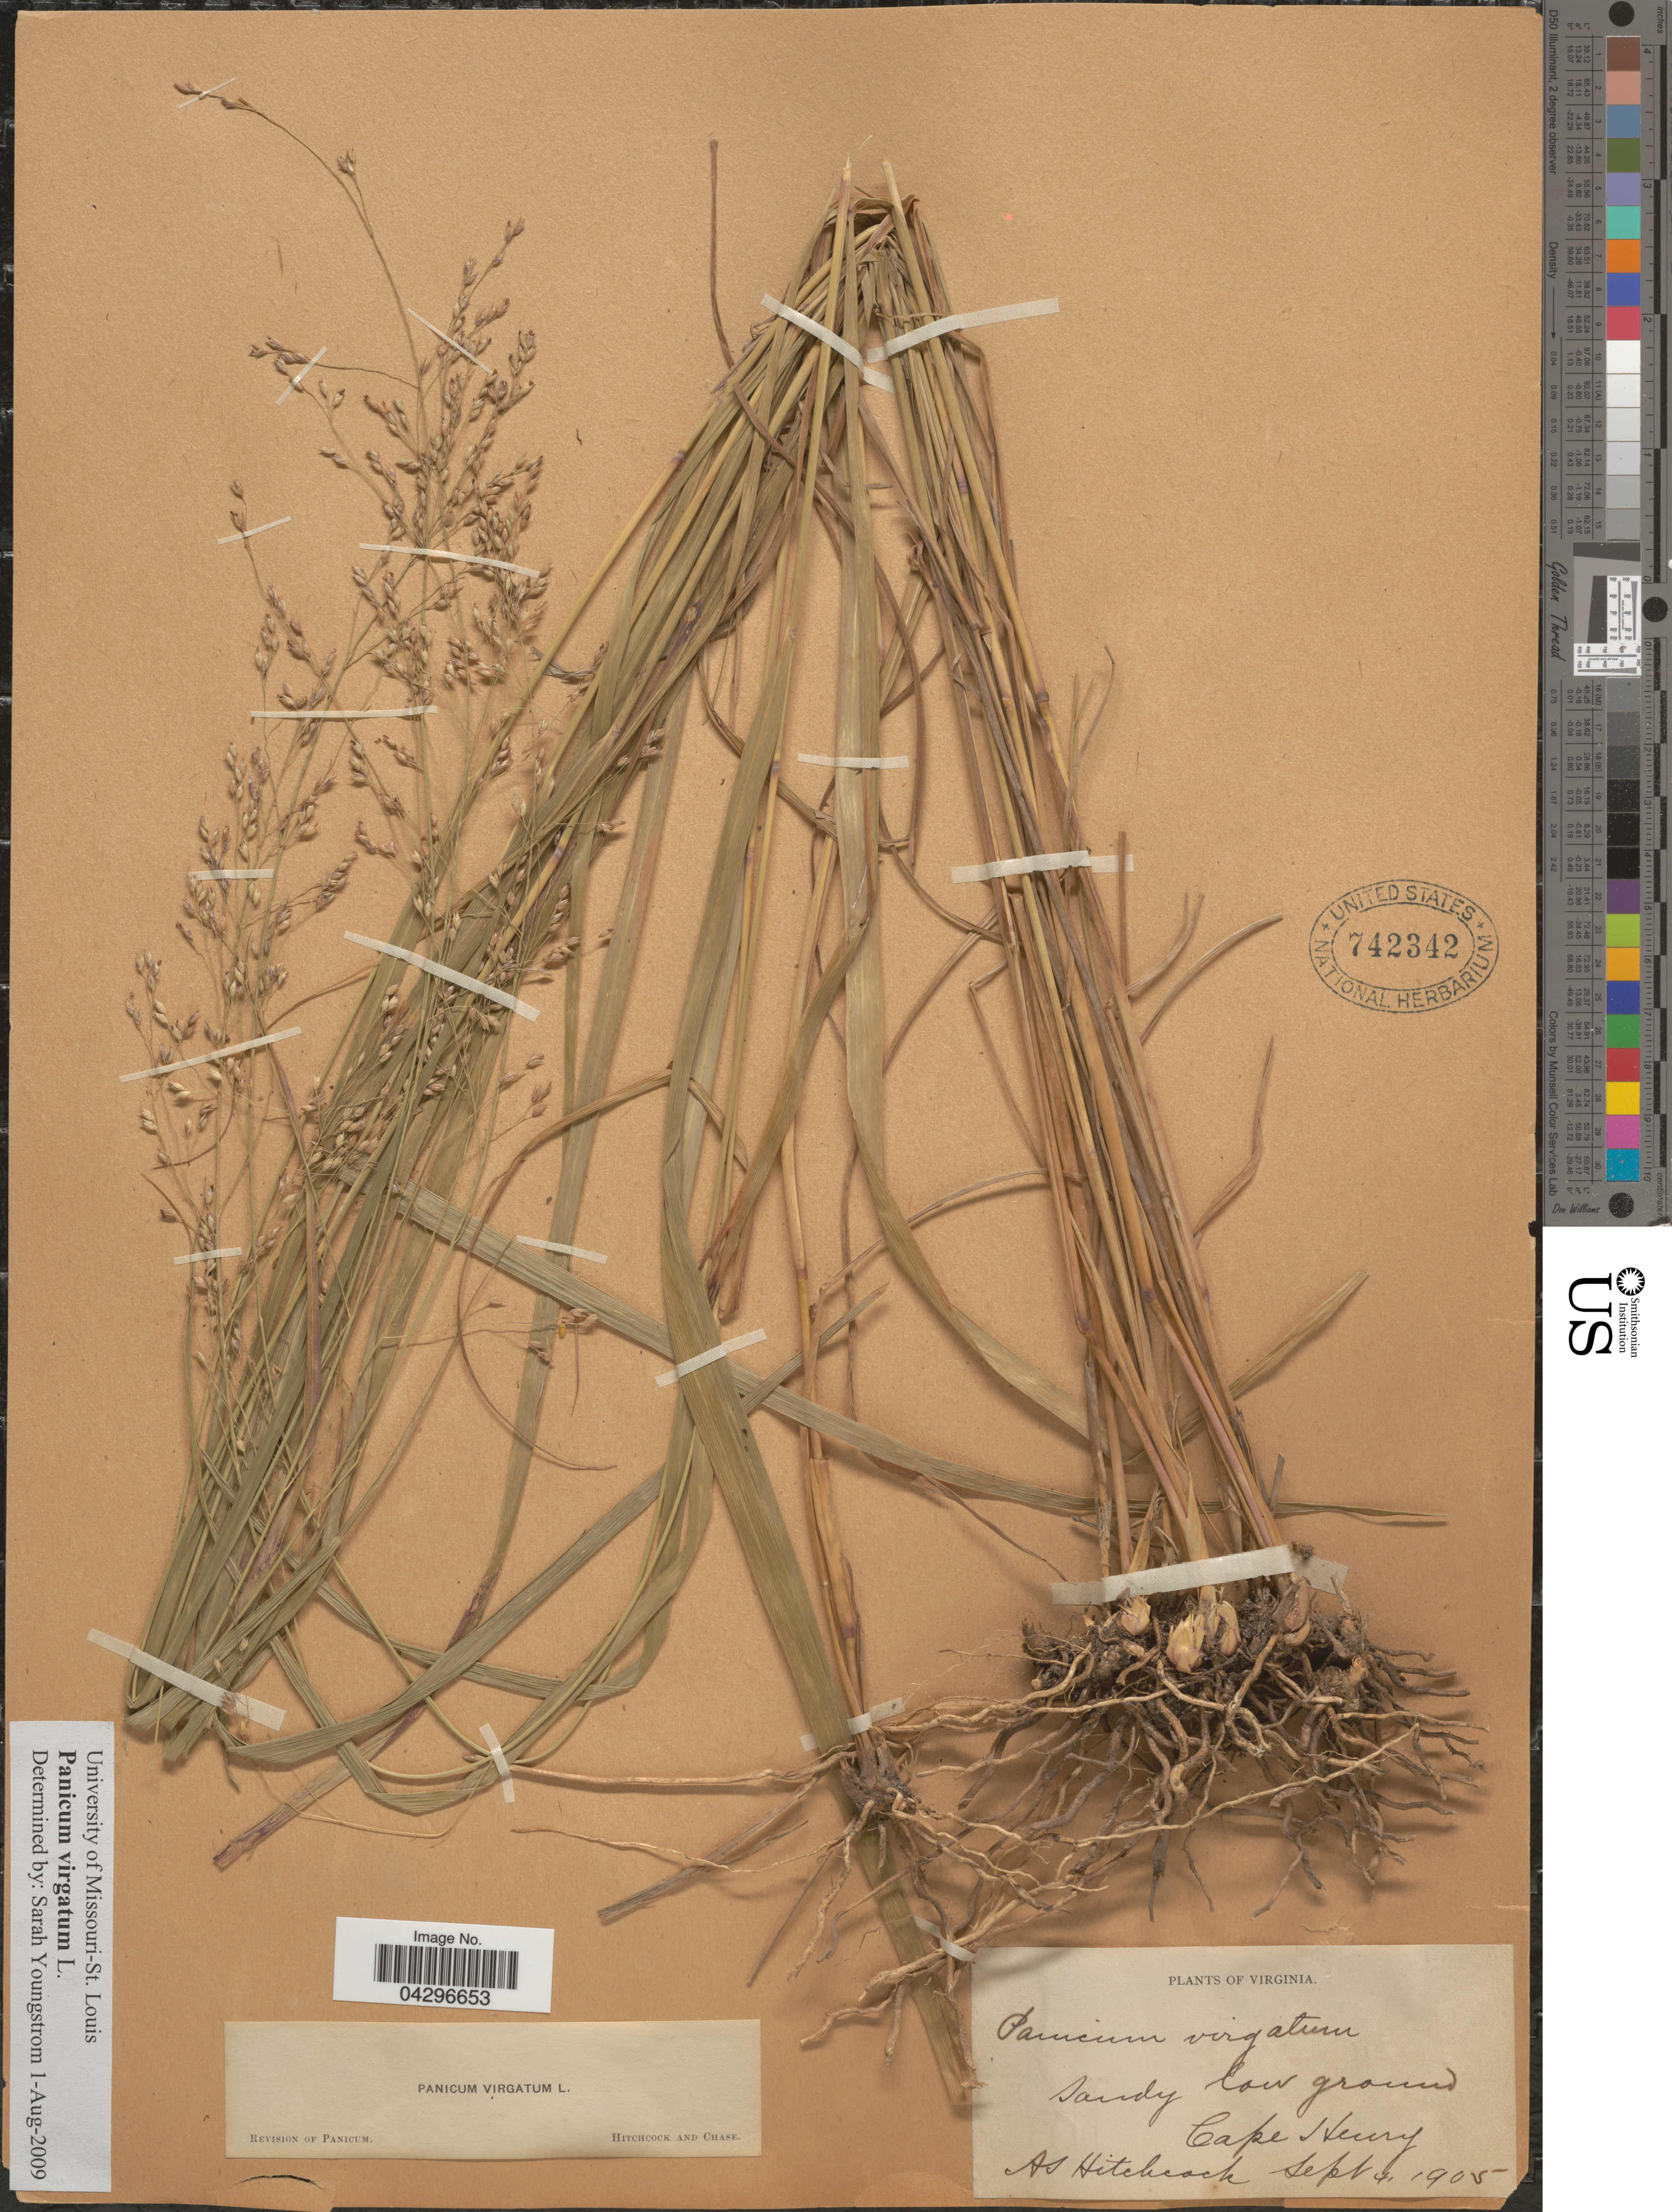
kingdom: Plantae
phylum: Tracheophyta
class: Liliopsida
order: Poales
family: Poaceae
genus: Panicum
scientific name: Panicum virgatum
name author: L.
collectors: A. S. Hitchcock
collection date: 1905-09-04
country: United States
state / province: Virginia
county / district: City of Virginia Beach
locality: Cape Henry.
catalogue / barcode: US 742342